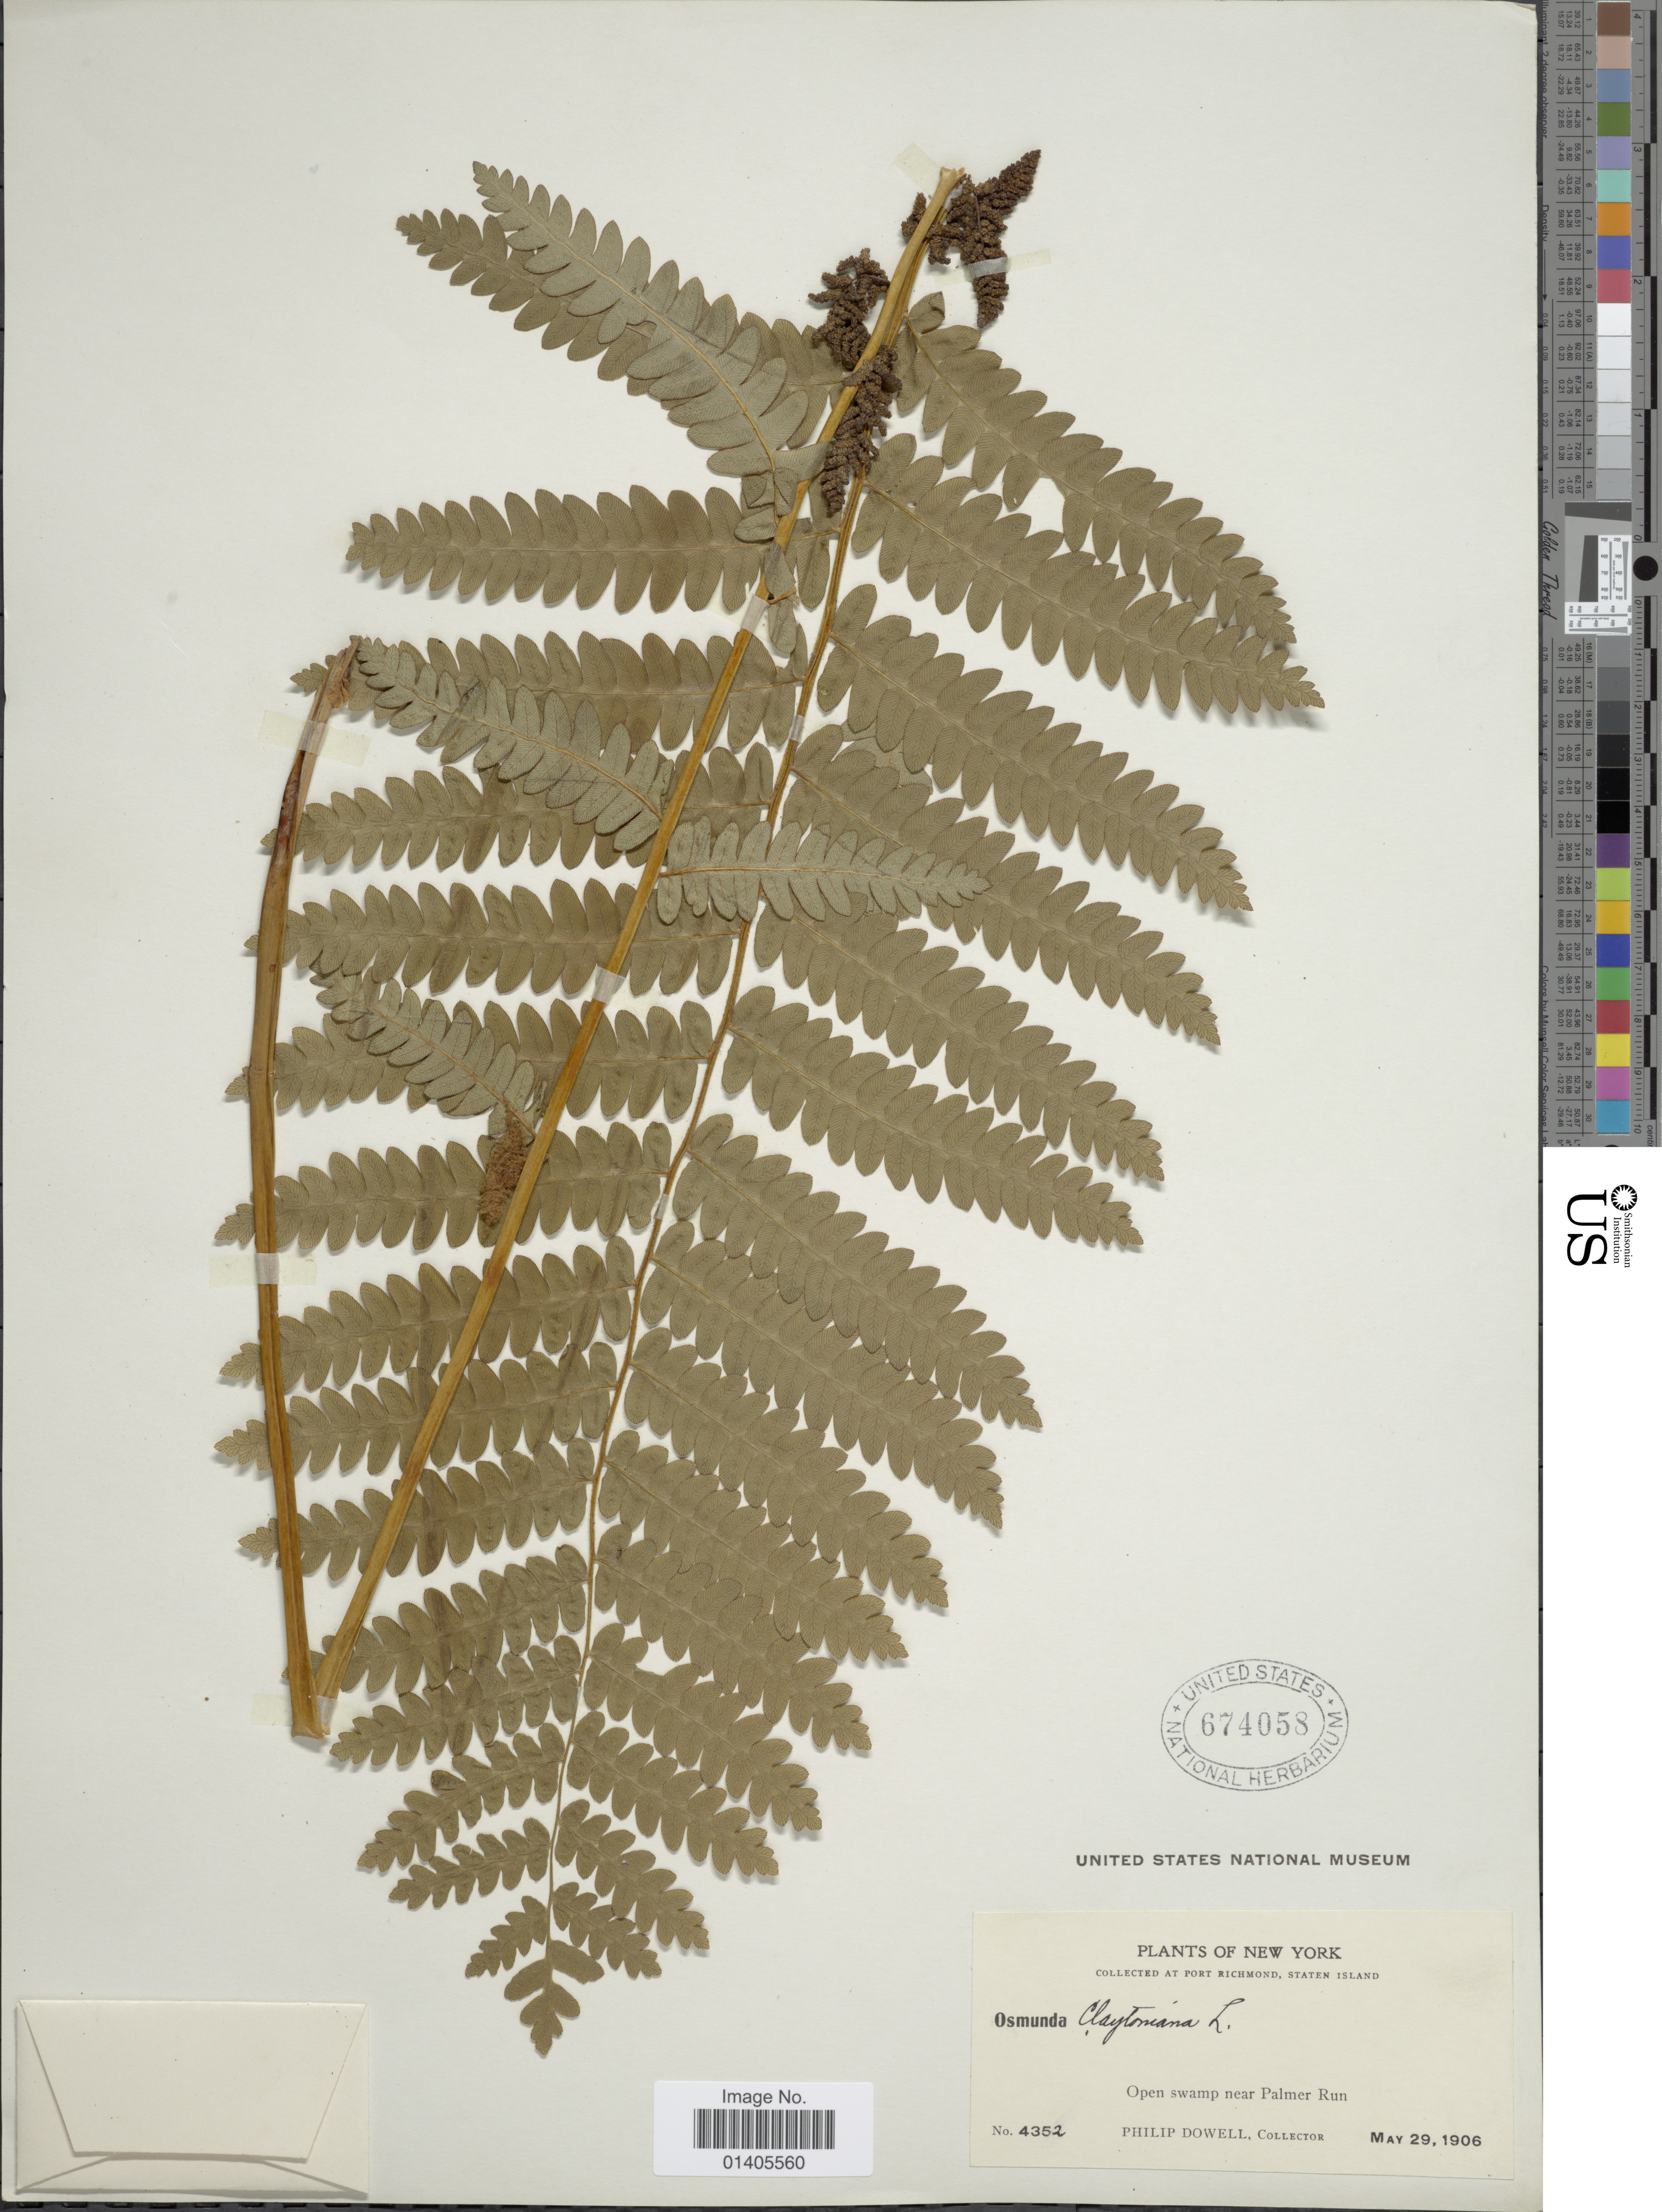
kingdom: Plantae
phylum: Tracheophyta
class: Polypodiopsida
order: Osmundales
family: Osmundaceae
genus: Osmunda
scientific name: Osmunda claytoniana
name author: (L.) Tagawa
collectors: P. Dowell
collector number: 4352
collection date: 1906-05-29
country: United States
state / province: New York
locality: At Port Richmond, Staten Island, Open swamp near Palmer Run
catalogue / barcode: US 674058